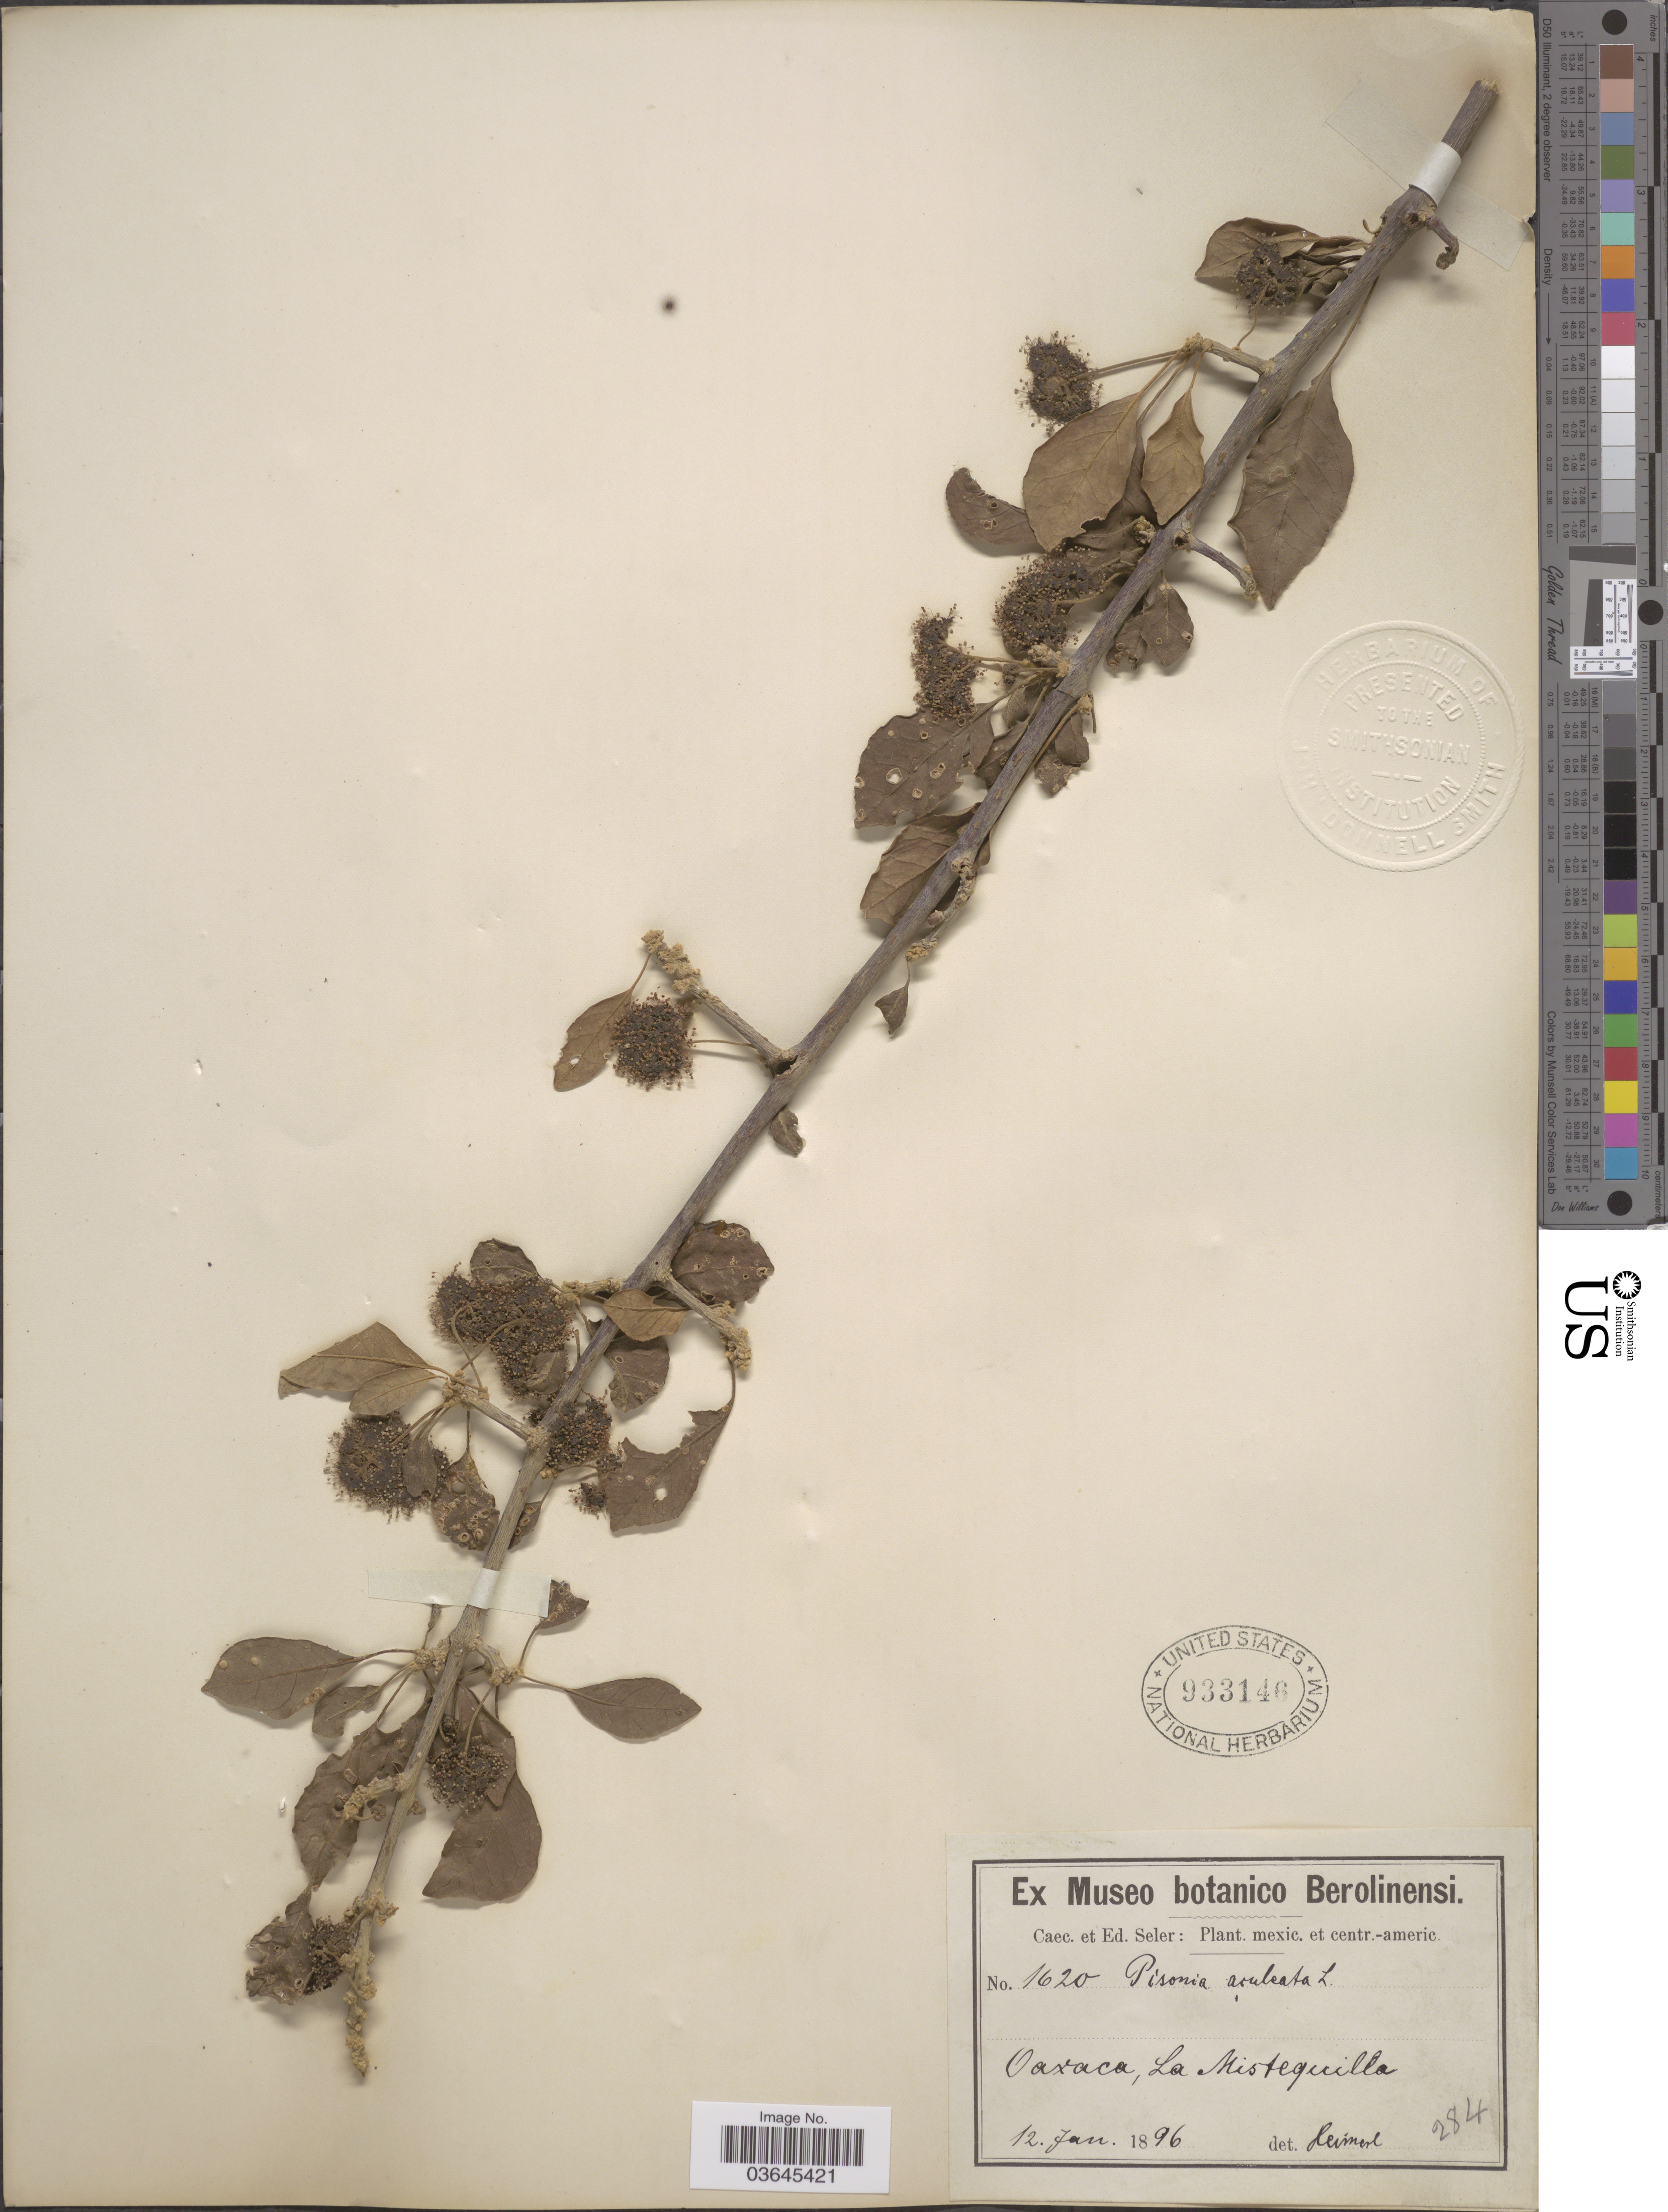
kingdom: Plantae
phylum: Tracheophyta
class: Magnoliopsida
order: Caryophyllales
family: Nyctaginaceae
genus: Pisonia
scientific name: Pisonia aculeata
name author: L.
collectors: ex Caec. et Ed Seler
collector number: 1620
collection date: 1896-01-12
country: Mexico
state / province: Oaxaca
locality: La Mistequilla.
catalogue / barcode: US 933146